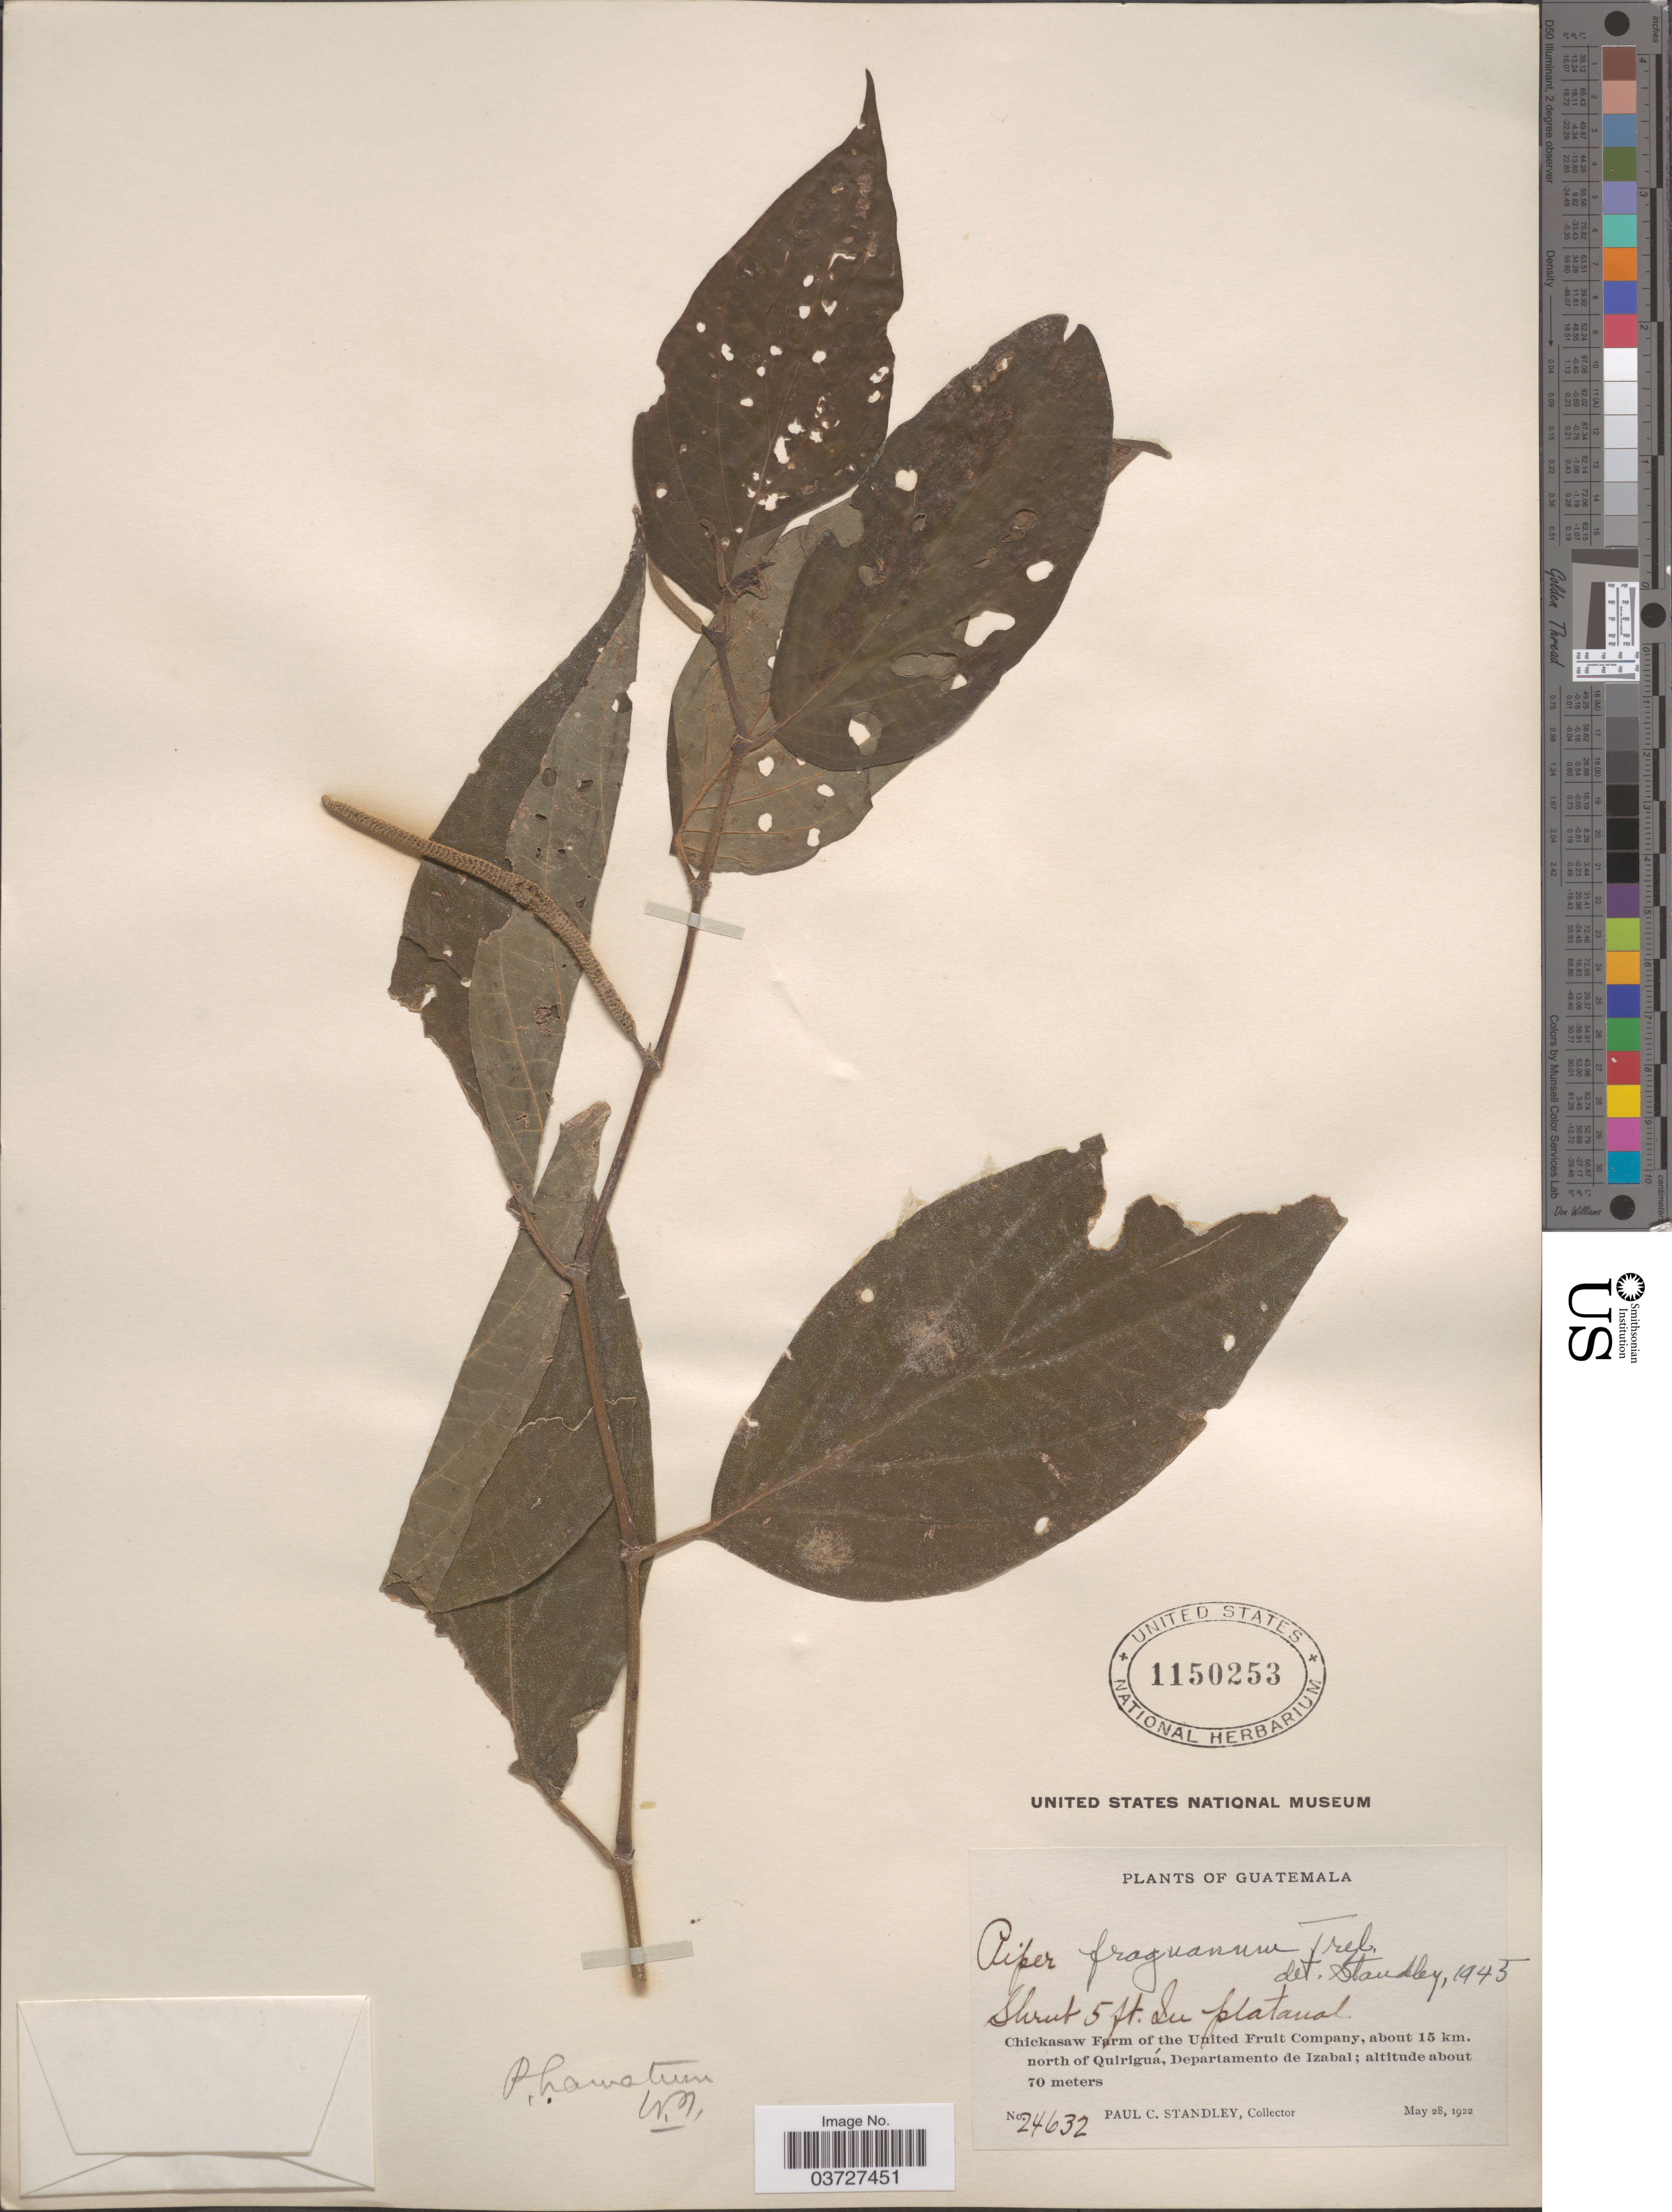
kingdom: Plantae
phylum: Tracheophyta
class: Magnoliopsida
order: Piperales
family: Piperaceae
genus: Piper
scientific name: Piper fraguanum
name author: Trel.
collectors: P. C. Standley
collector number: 24632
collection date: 1922-05-28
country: Guatemala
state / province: Izabal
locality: Chickasaw Farm of the United Fruit Company, about 15 km. north of Quiriguá, Departamento de Izabal.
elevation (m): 70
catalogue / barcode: US 1150253